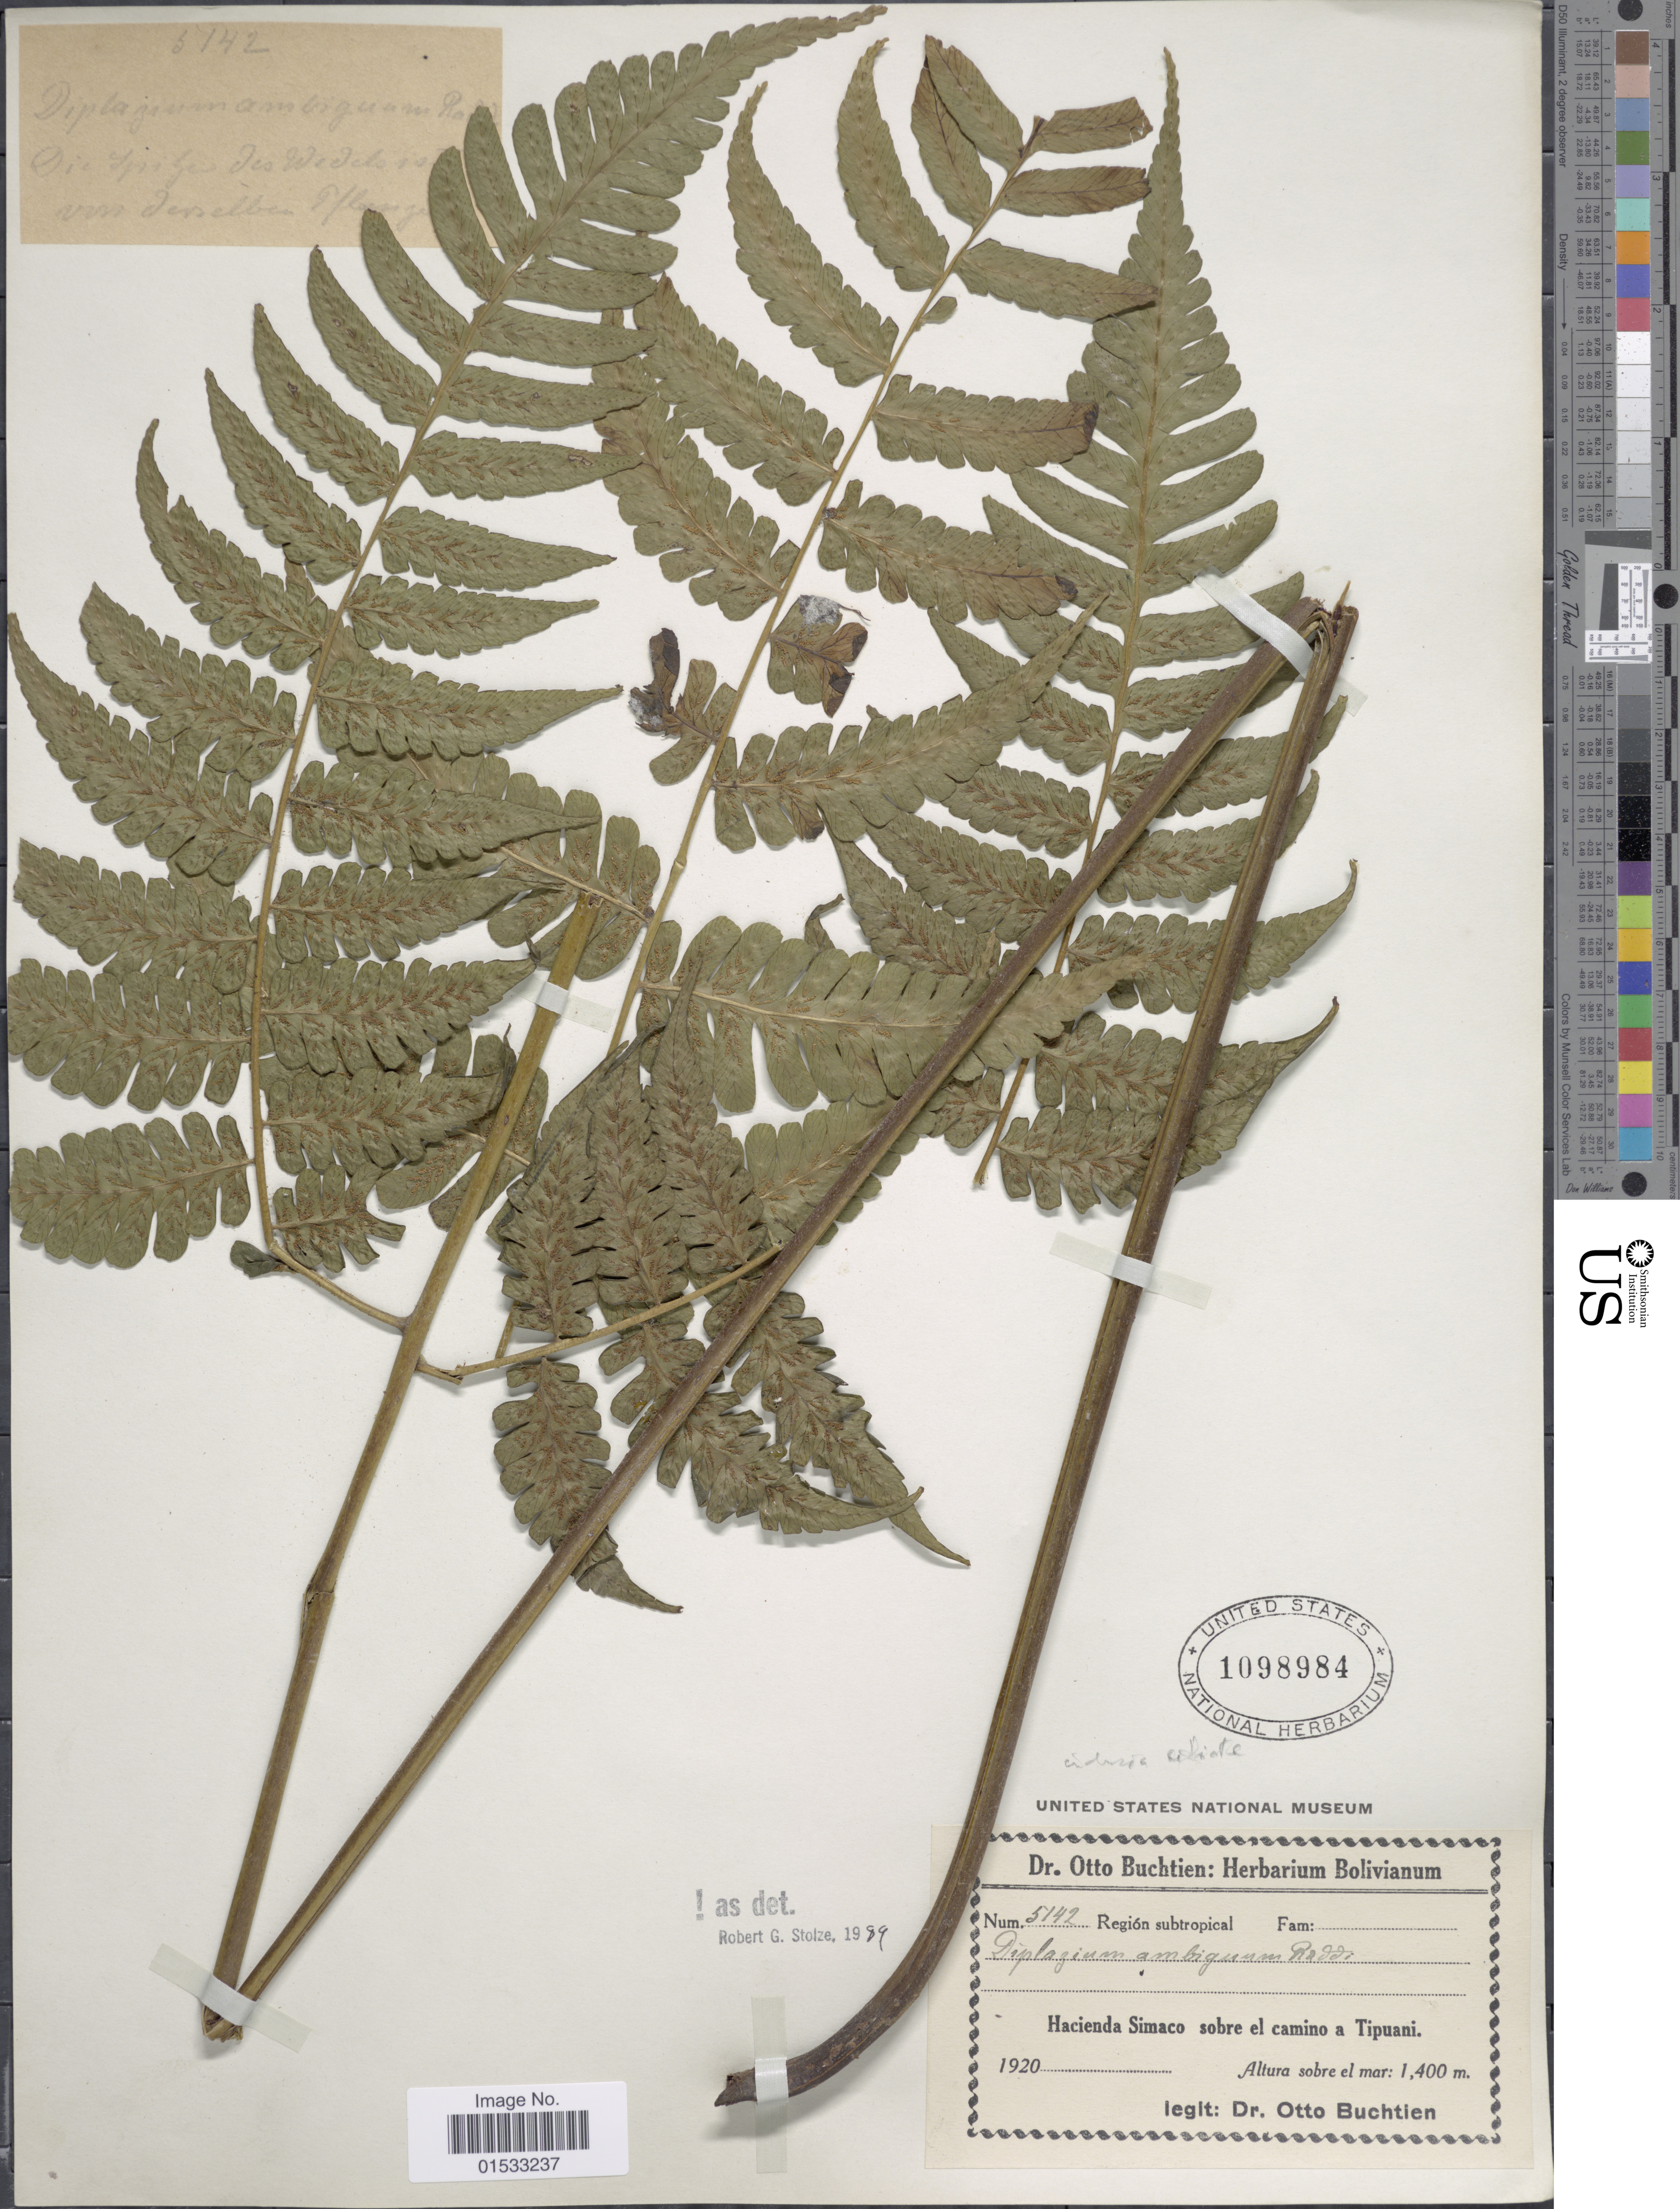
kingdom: Plantae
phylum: Tracheophyta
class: Polypodiopsida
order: Polypodiales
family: Athyriaceae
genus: Diplazium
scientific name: Diplazium sp.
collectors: O. Buchtien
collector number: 5142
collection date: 1920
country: Bolivia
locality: Subtropical, Hacienda Simaco sobre el camino a Tipuani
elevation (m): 1400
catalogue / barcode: US 1098984